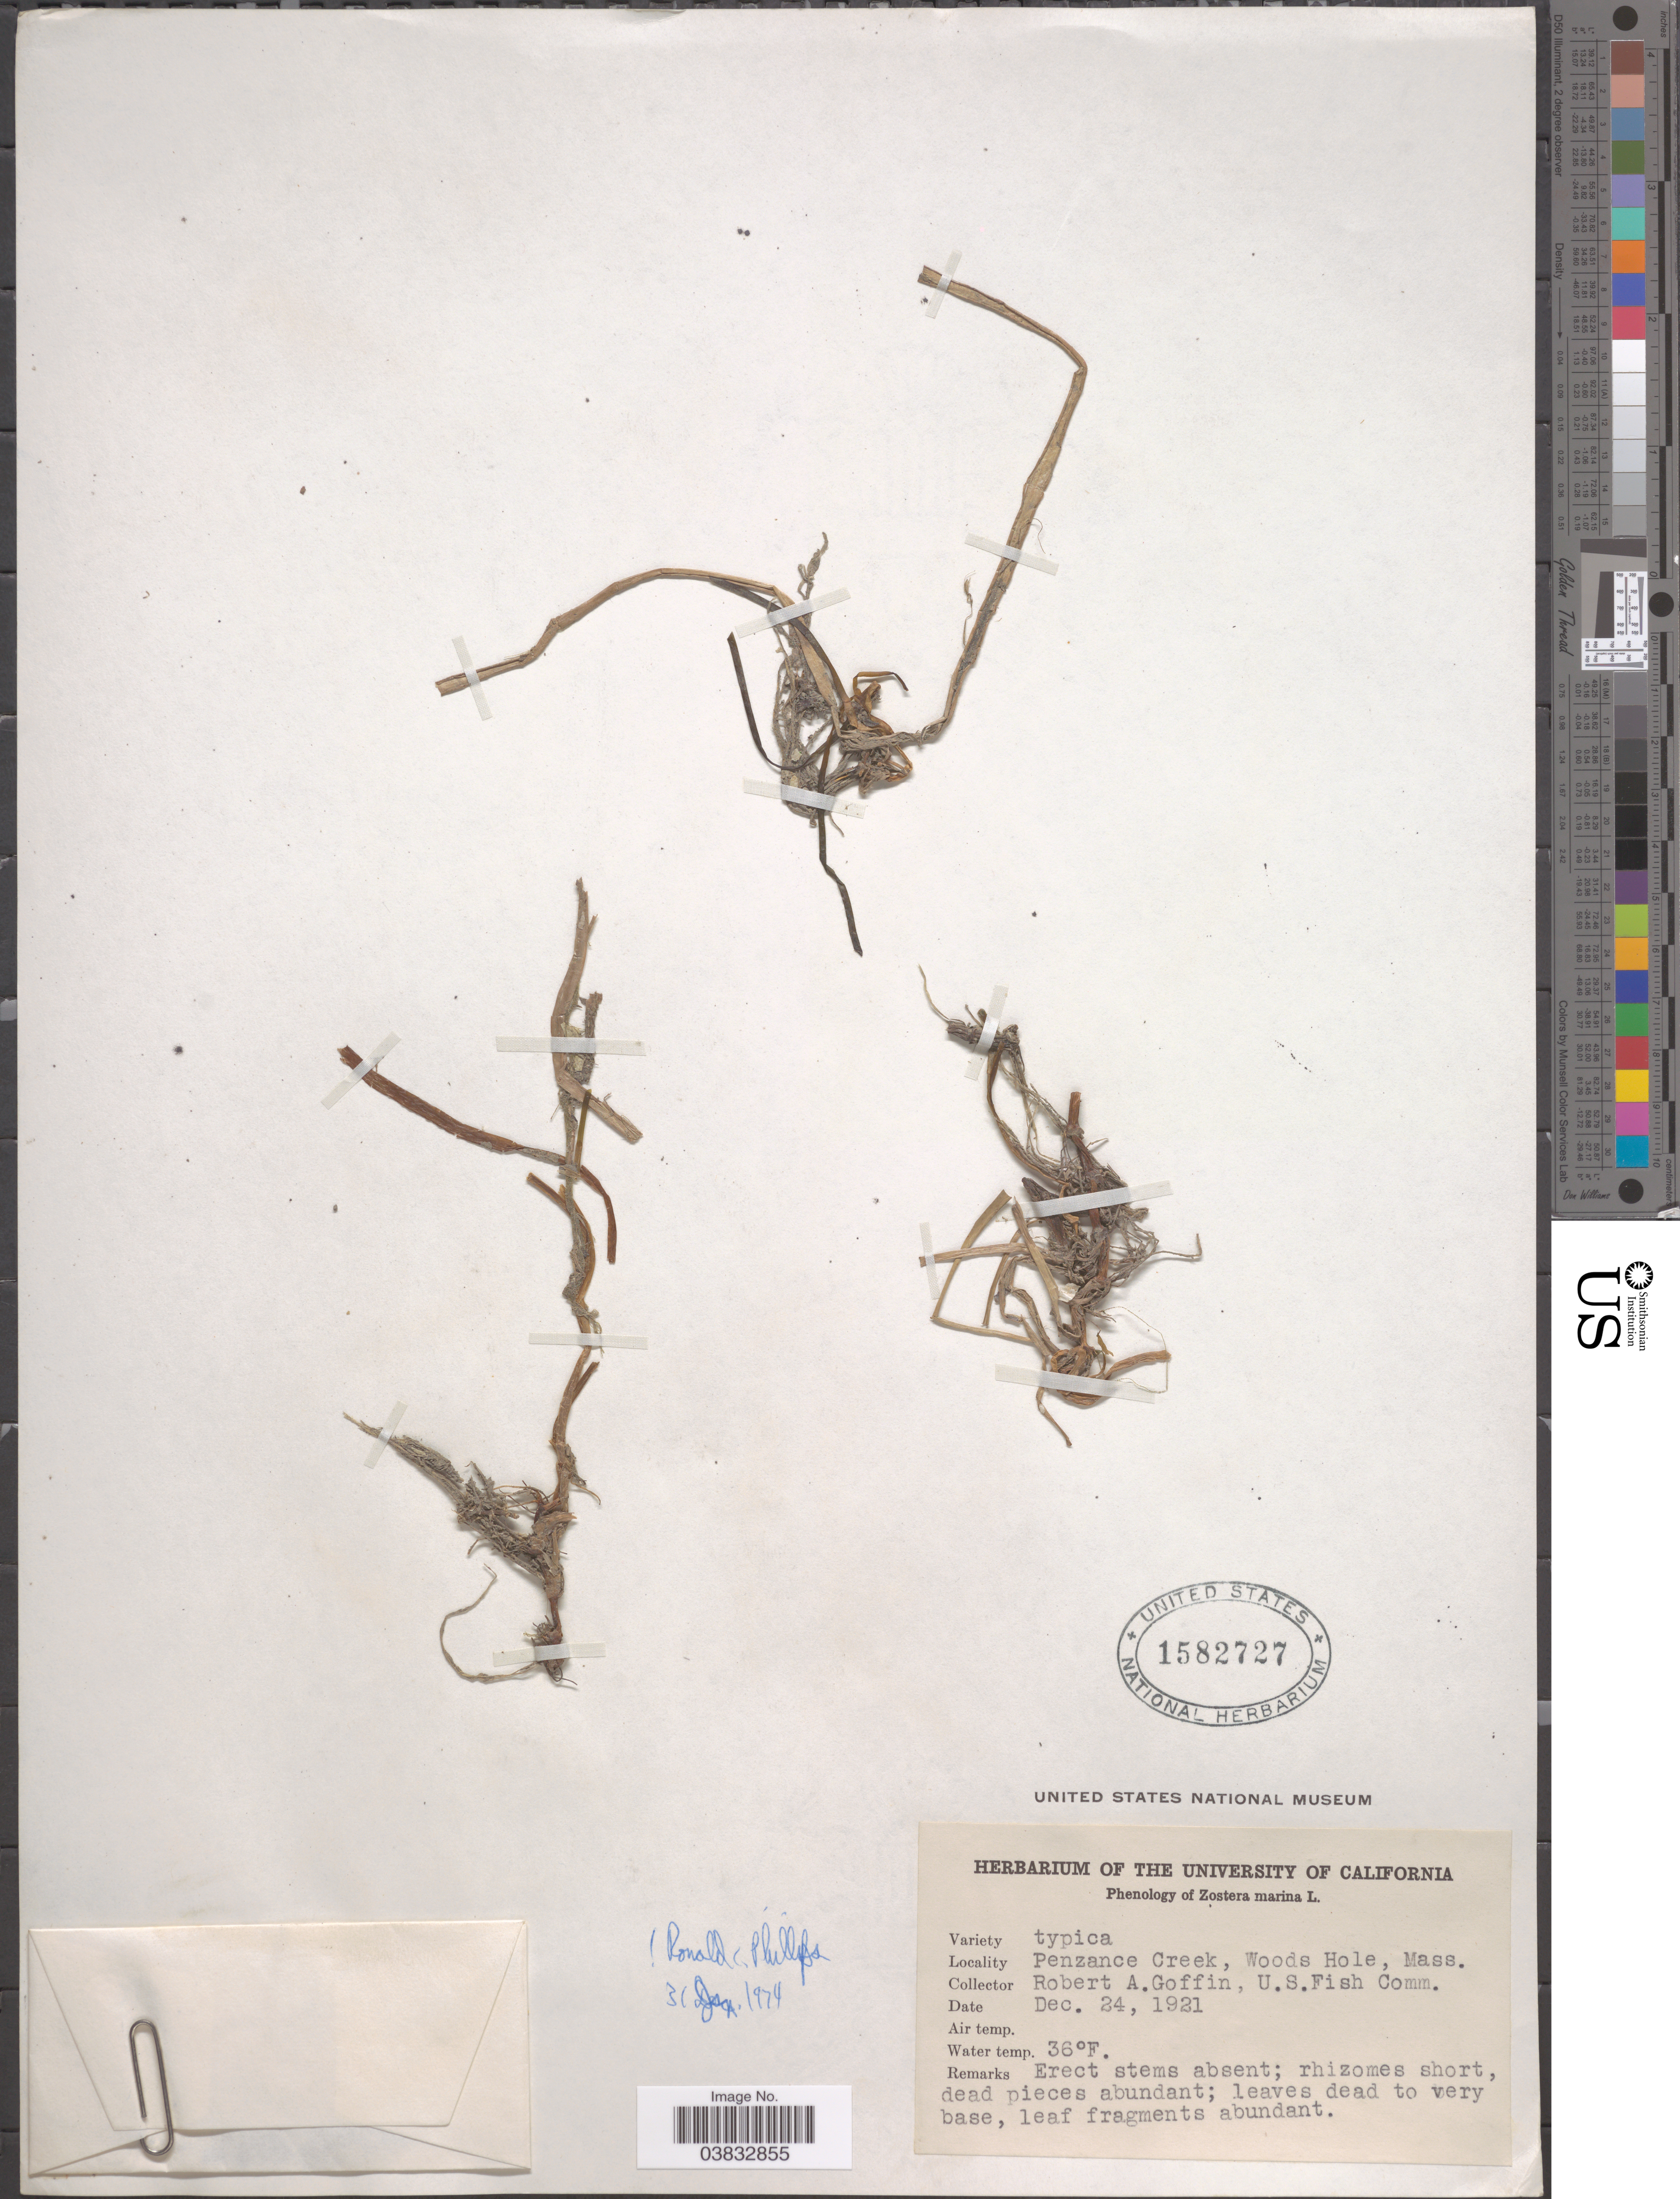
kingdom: Plantae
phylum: Tracheophyta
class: Liliopsida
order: Alismatales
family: Zosteraceae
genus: Zostera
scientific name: Zostera marina var. typica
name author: L.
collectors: R. Goffin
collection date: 1921-12-24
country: United States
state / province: Massachusetts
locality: Penzance Creek, Woods Hole.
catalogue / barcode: US 1582727